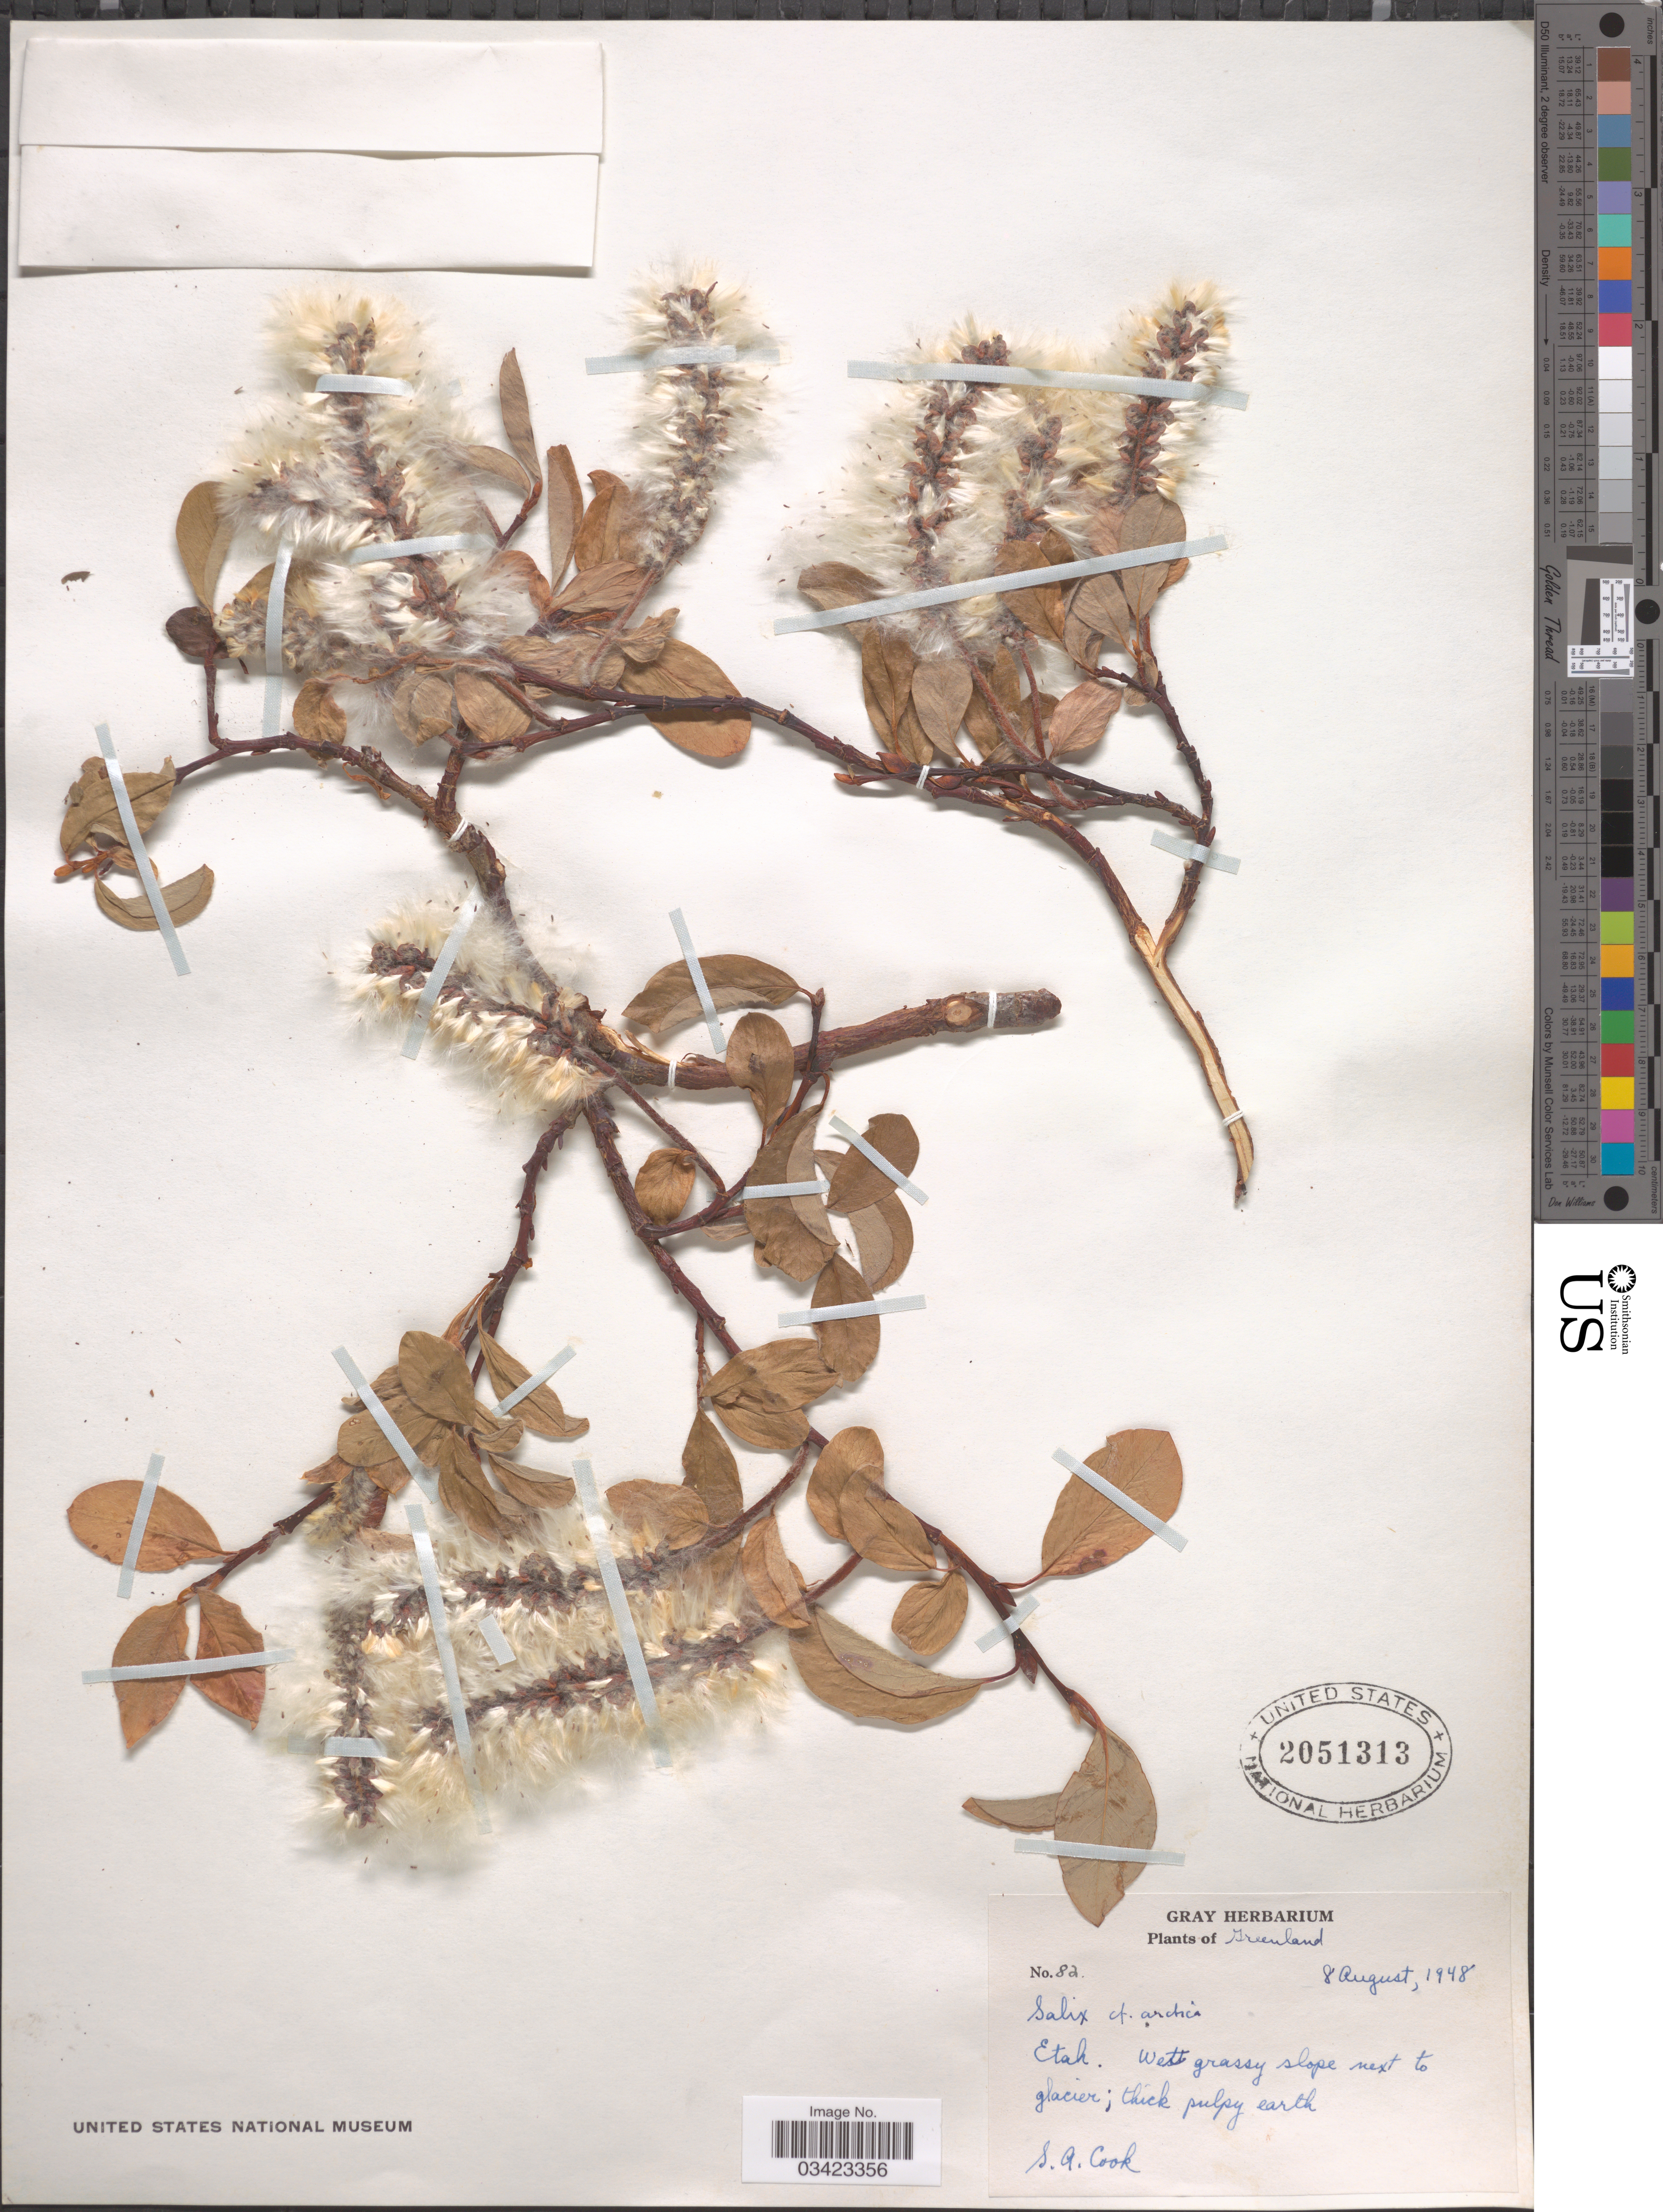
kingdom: Plantae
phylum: Tracheophyta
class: Magnoliopsida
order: Malpighiales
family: Salicaceae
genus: Salix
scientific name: Salix arctica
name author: Pall.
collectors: S. A. Cook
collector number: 82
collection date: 1948-08-08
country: Greenland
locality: Etah.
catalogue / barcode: US 2051313